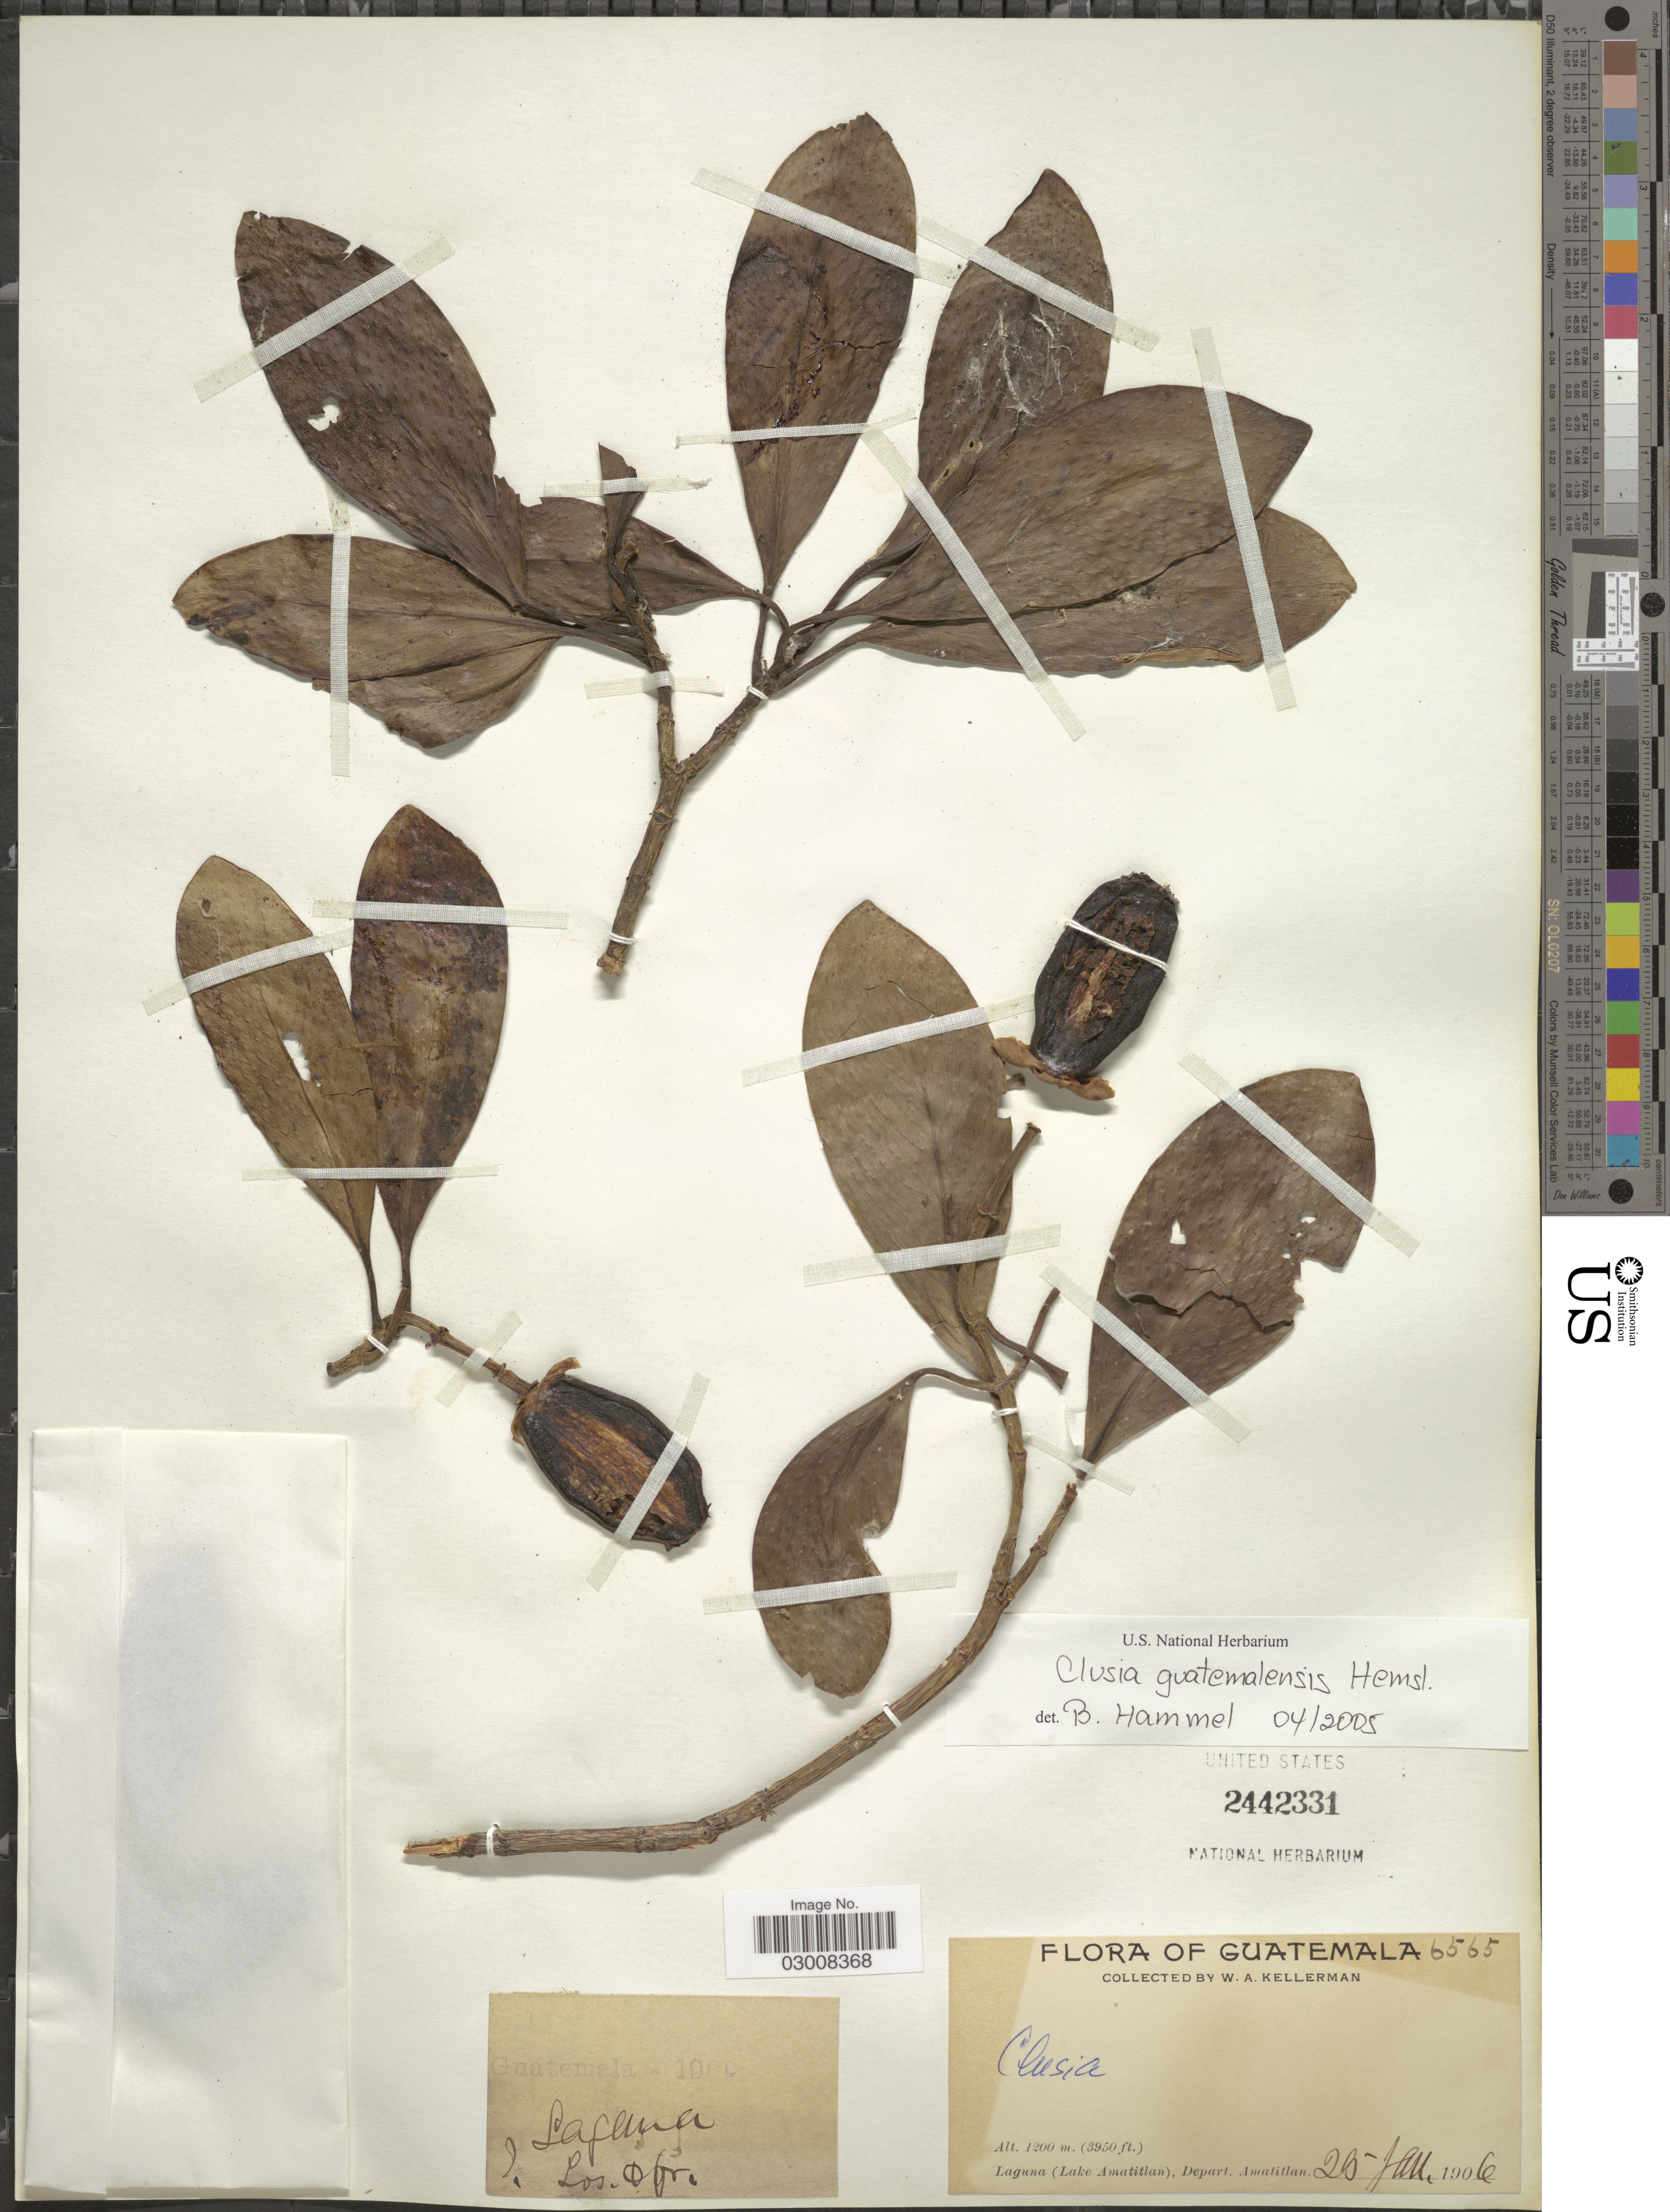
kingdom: Plantae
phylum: Tracheophyta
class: Magnoliopsida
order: Malpighiales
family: Clusiaceae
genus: Clusia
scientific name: Clusia guatemalensis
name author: Hemsl.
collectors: W. Kellerman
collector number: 6565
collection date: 1906-01-25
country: Guatemala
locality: Laguna (Lake Amatitlan), Depart. Amatitlan.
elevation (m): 1200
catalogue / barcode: US 2442331